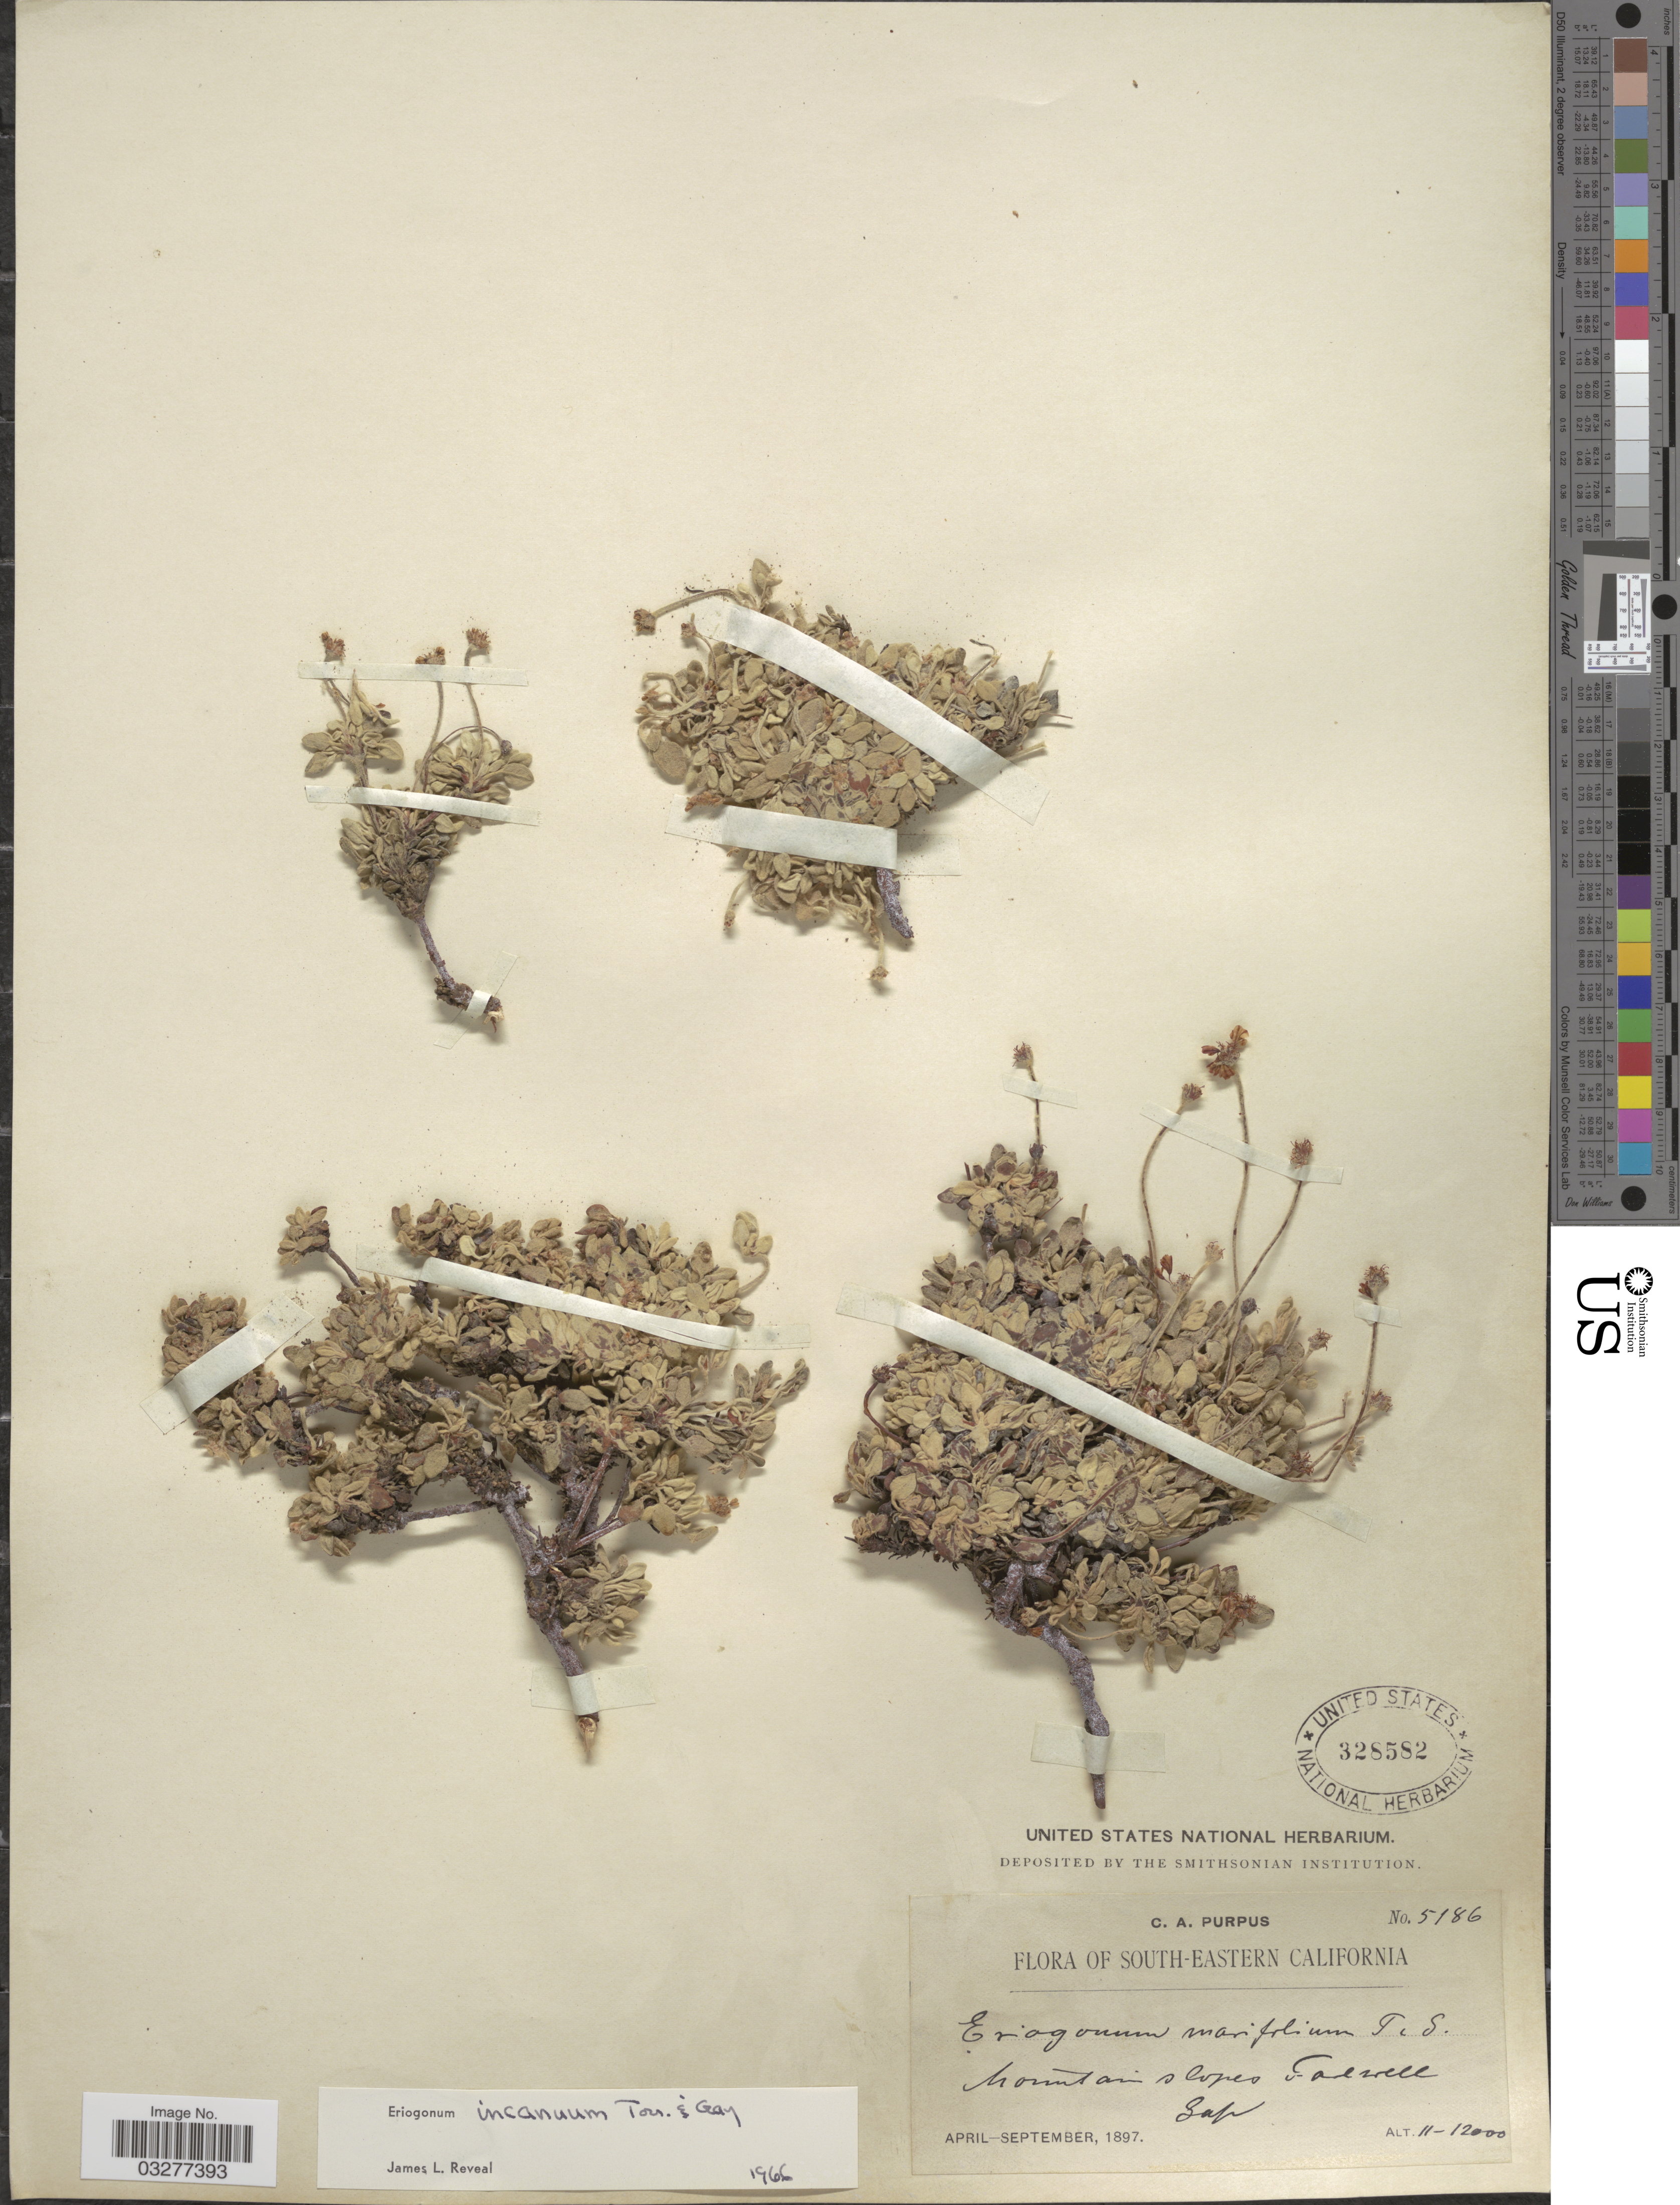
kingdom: Plantae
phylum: Tracheophyta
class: Magnoliopsida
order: Caryophyllales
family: Polygonaceae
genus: Eriogonum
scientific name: Eriogonum incanum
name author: Torr. & A. Gray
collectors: C. A. Purpus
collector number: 5186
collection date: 1897-04/1897-09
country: United States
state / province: California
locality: South-eastern California. Mountain slopes Farewell Gap.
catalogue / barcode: US 328582